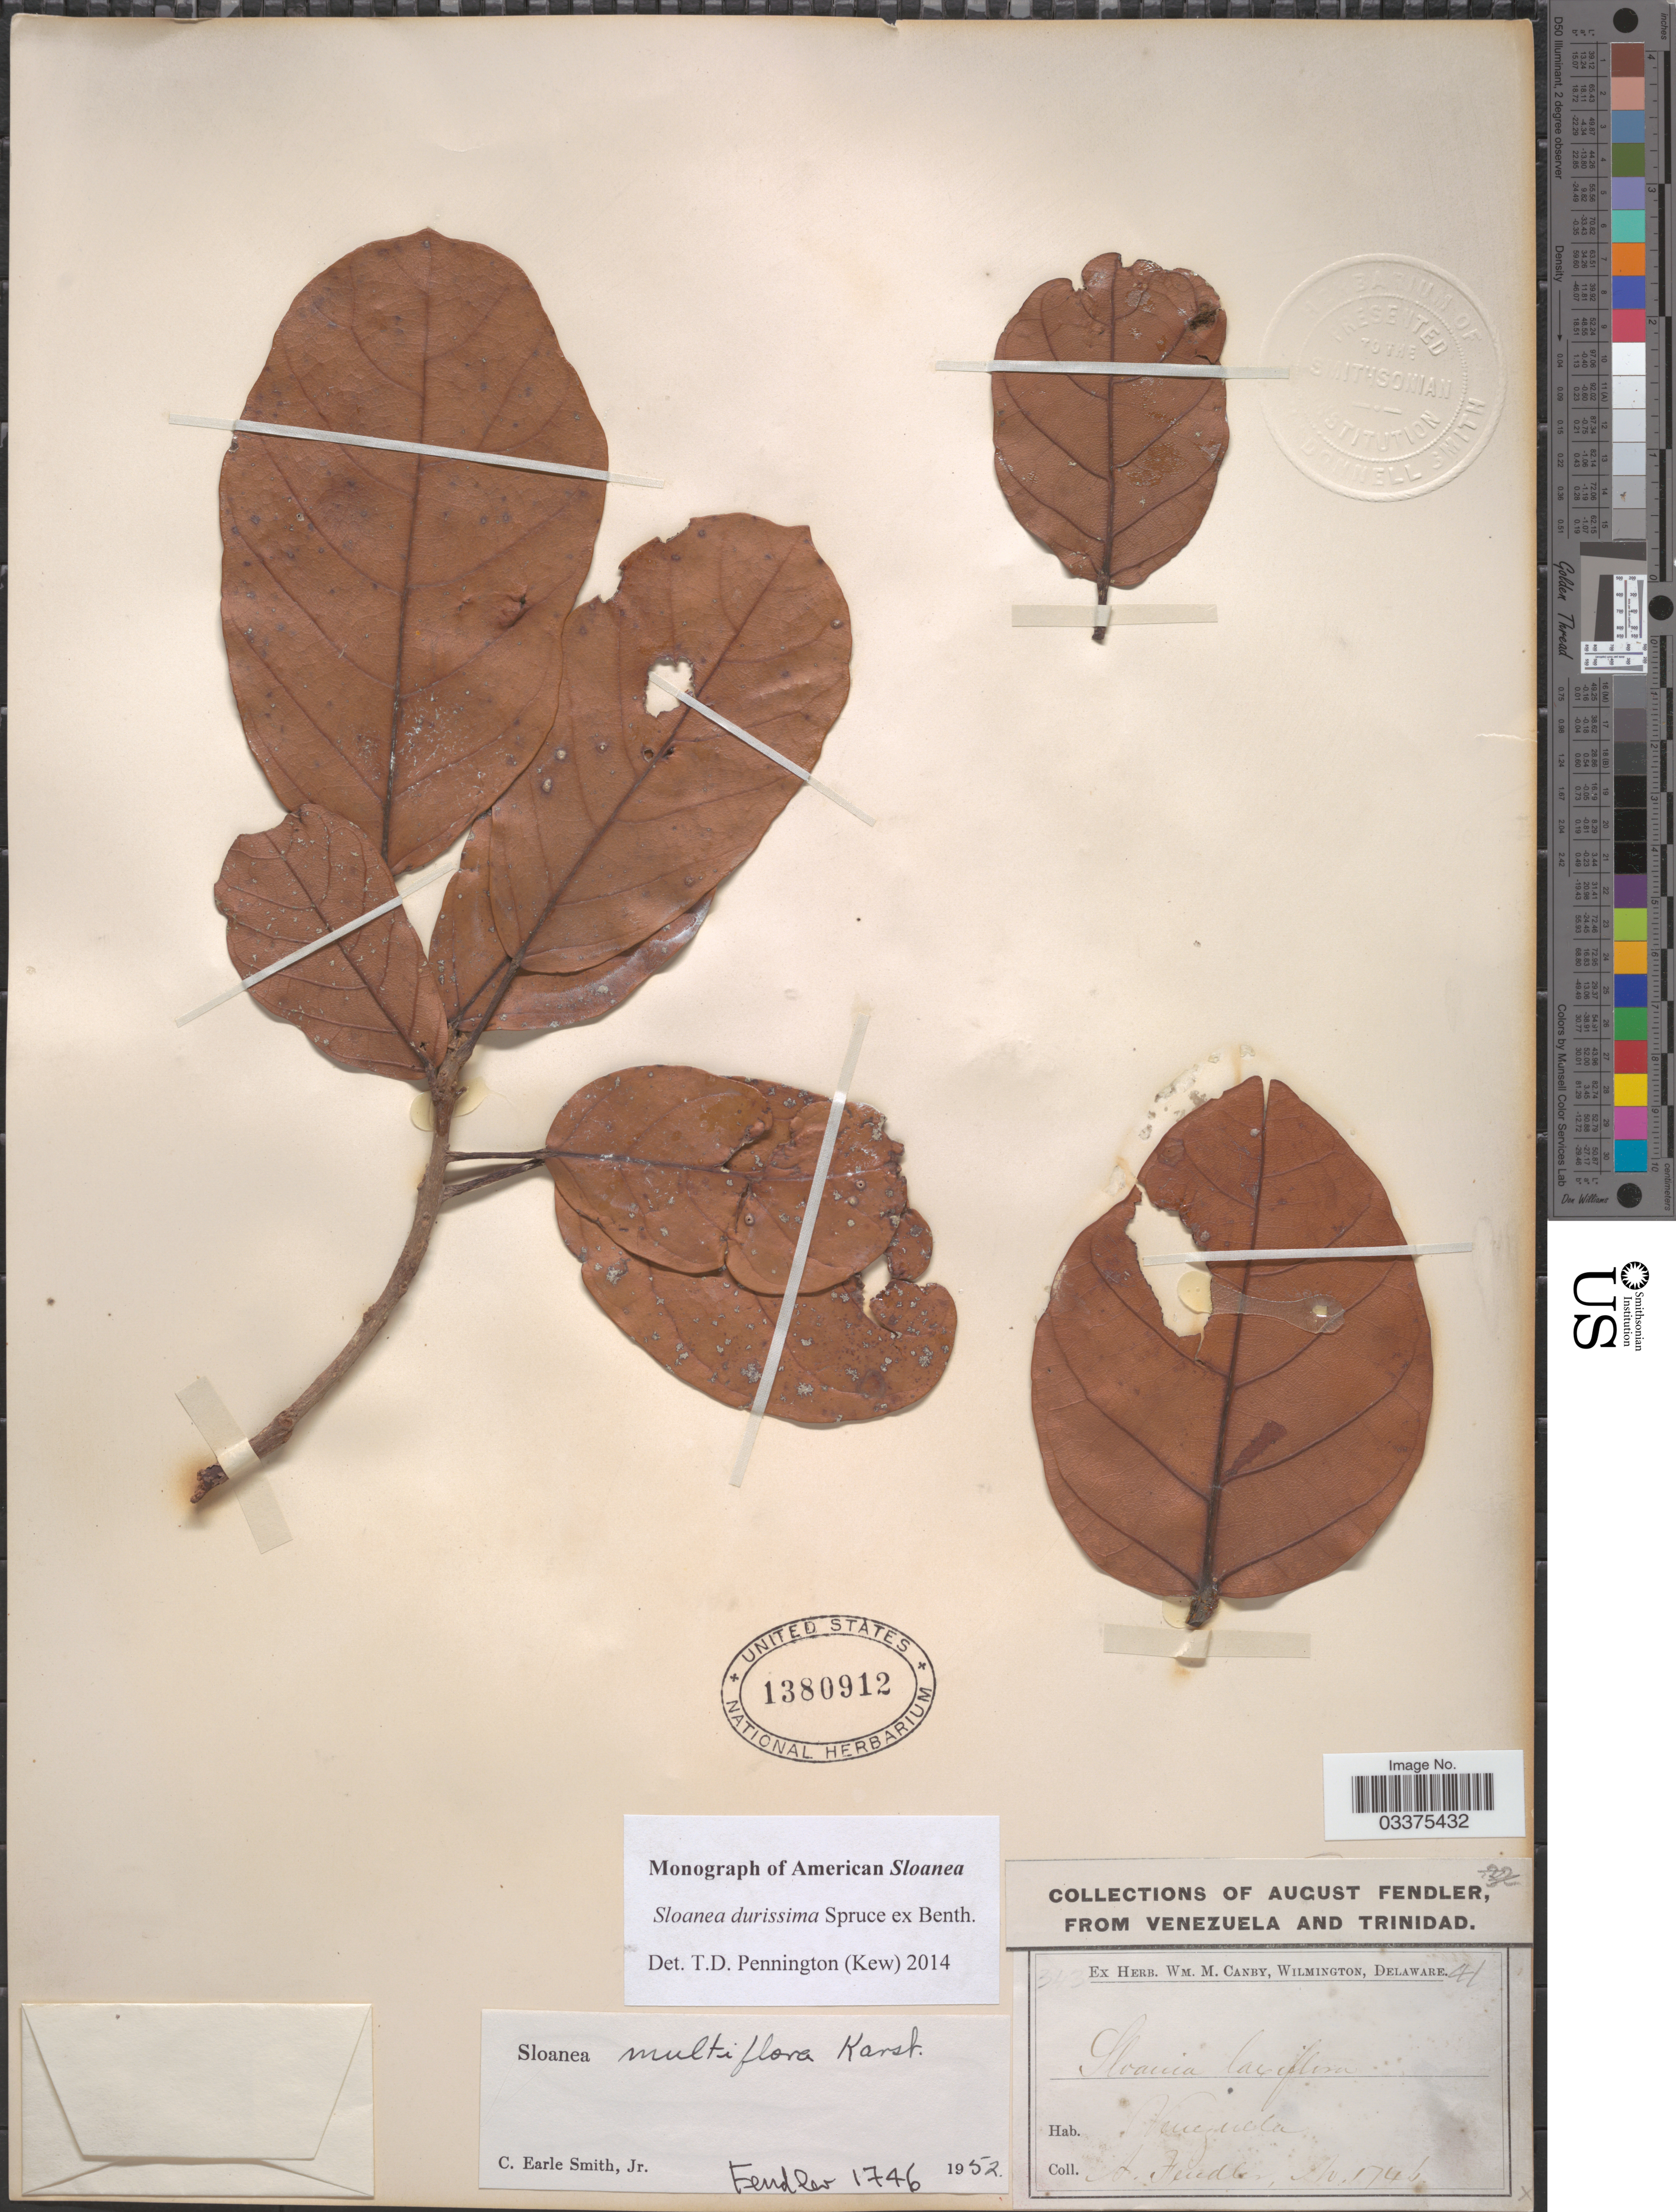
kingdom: Plantae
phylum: Tracheophyta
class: Magnoliopsida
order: Oxalidales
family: Elaeocarpaceae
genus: Sloanea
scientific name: Sloanea durissima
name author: Spruce ex Benth.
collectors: A. Fendler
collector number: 1746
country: Venezuela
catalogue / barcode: US 1380912